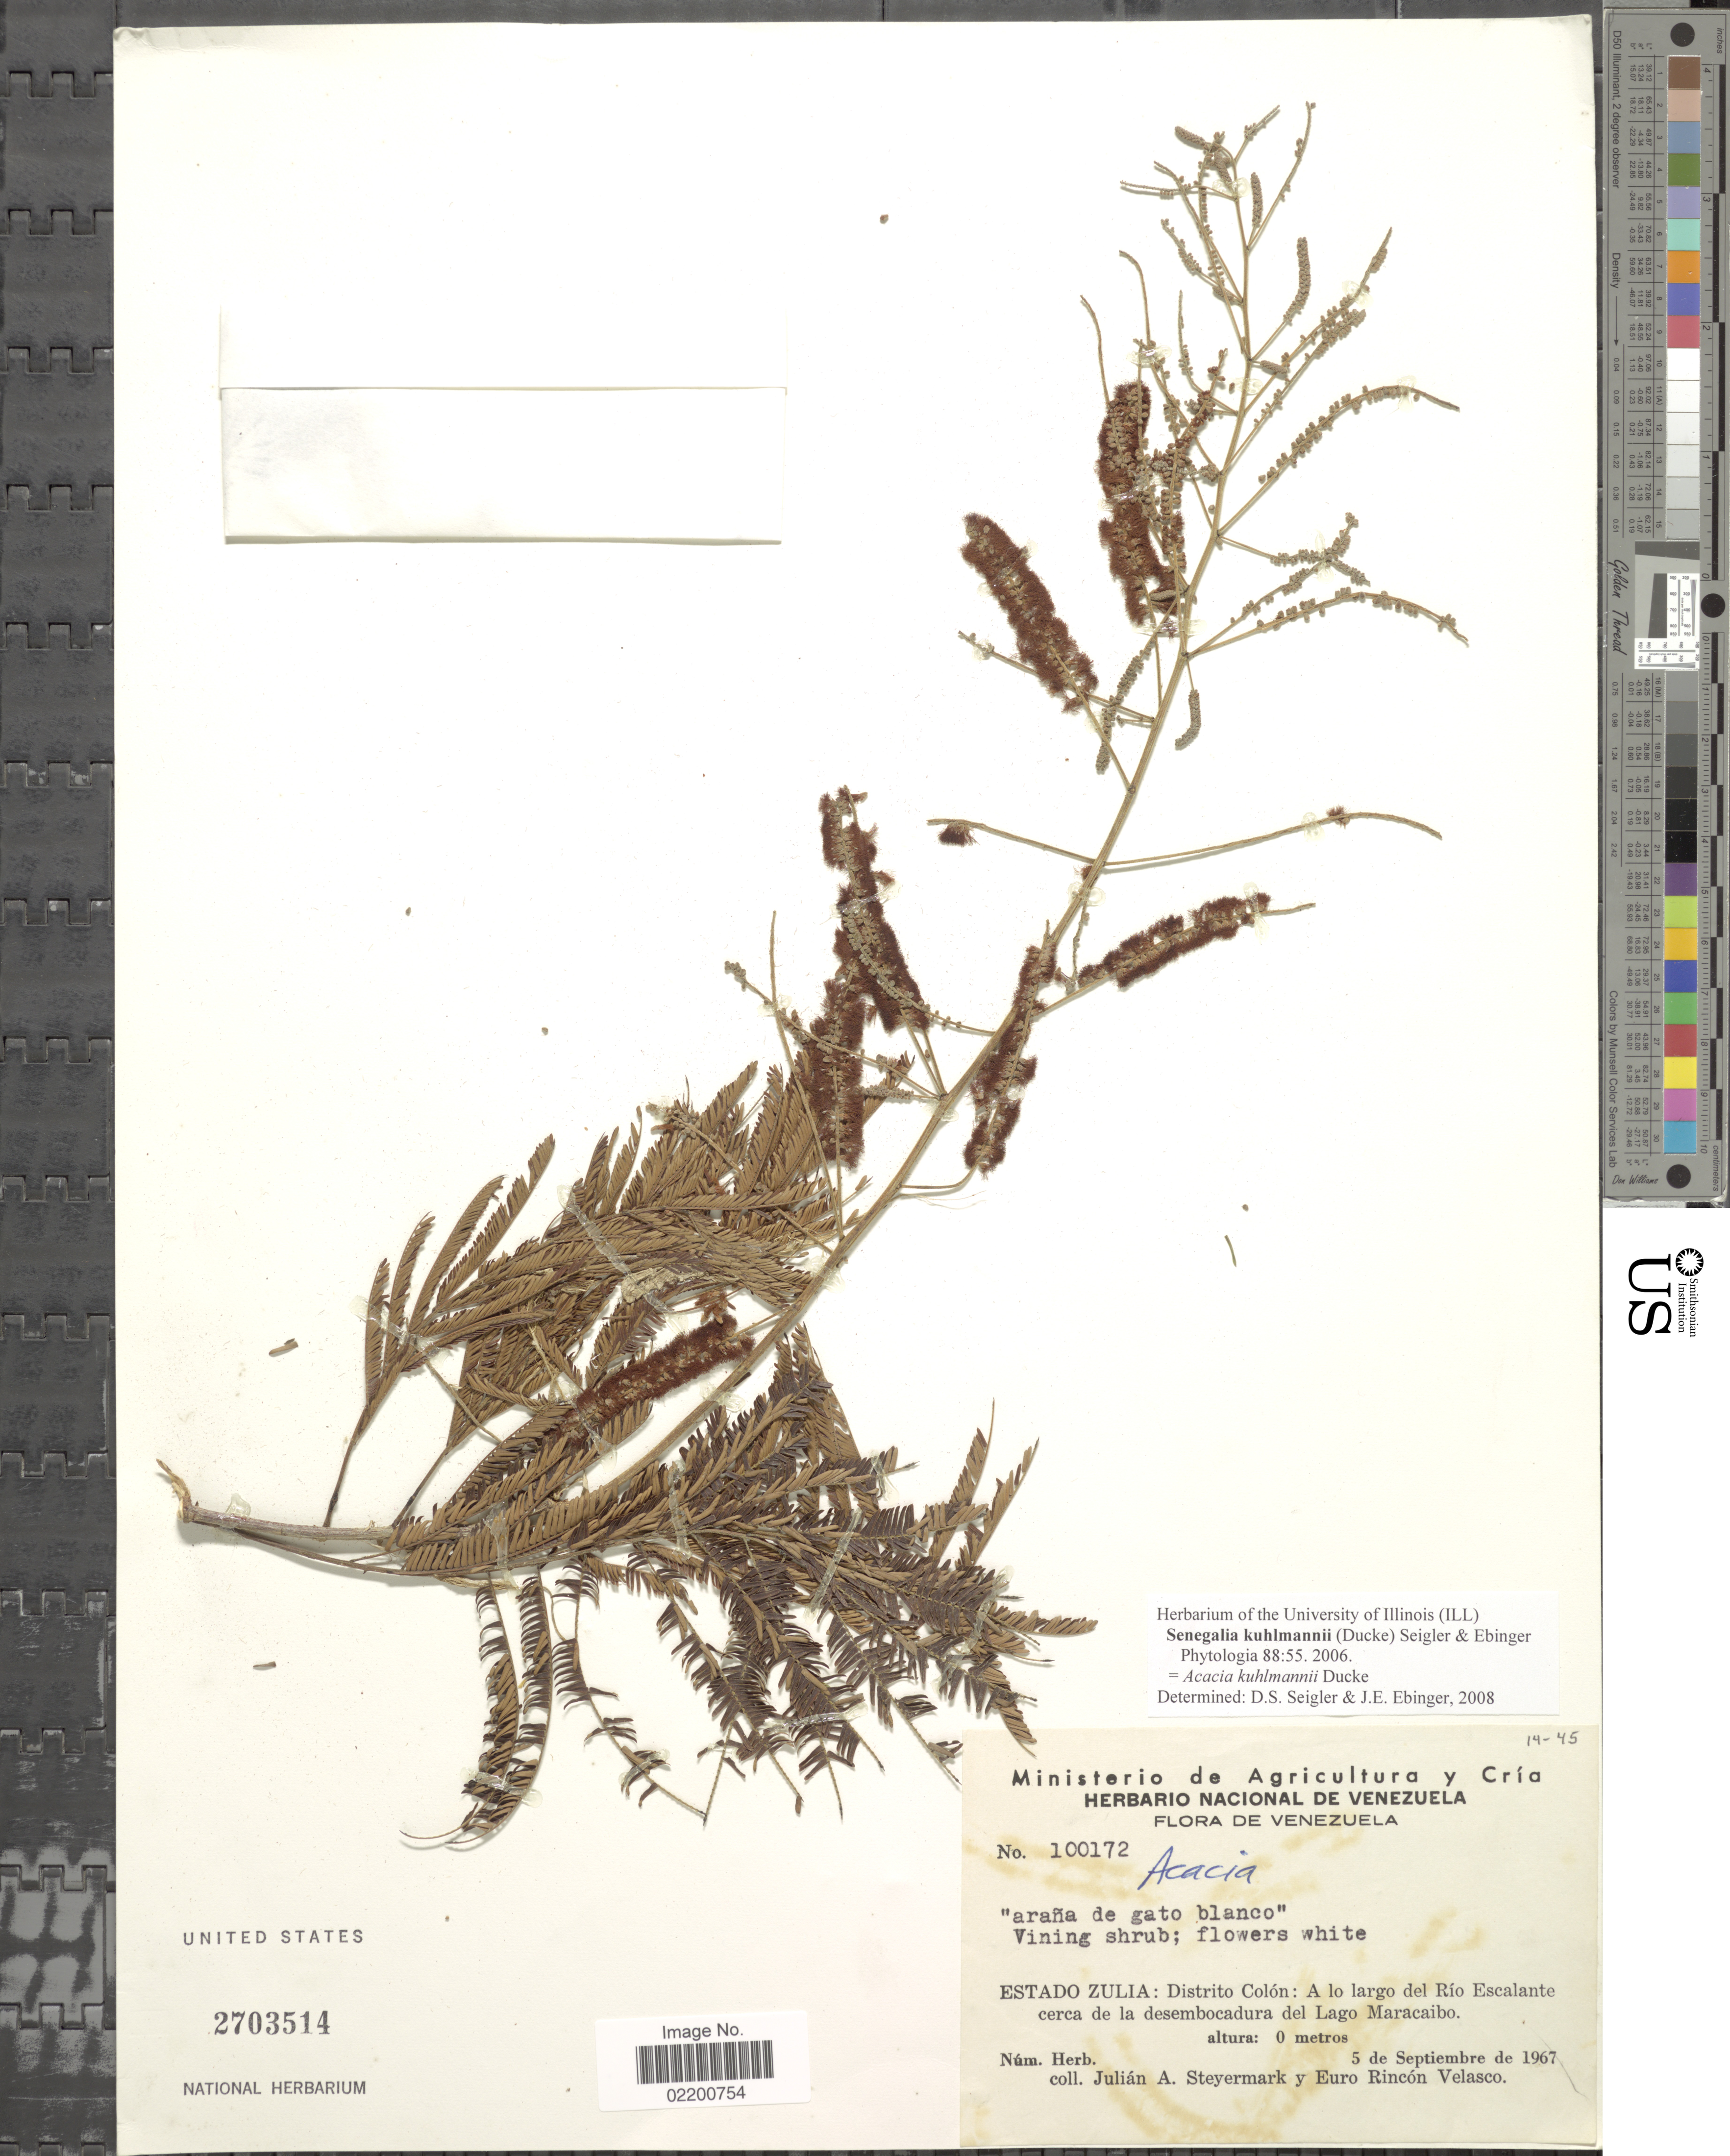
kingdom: Plantae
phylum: Tracheophyta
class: Magnoliopsida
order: Fabales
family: Fabaceae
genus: Senegalia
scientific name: Senegalia kuhlmannii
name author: (Ducke) Seigler & Ebinger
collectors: J. Steyermark & E. Velasco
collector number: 100172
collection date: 1967-09-05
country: Venezuela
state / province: Zulia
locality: Distrito Colon: A lo largo del Rio Escalante cerca de la desembocadura del Lago Maracaibo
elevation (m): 0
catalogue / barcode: US 2703514